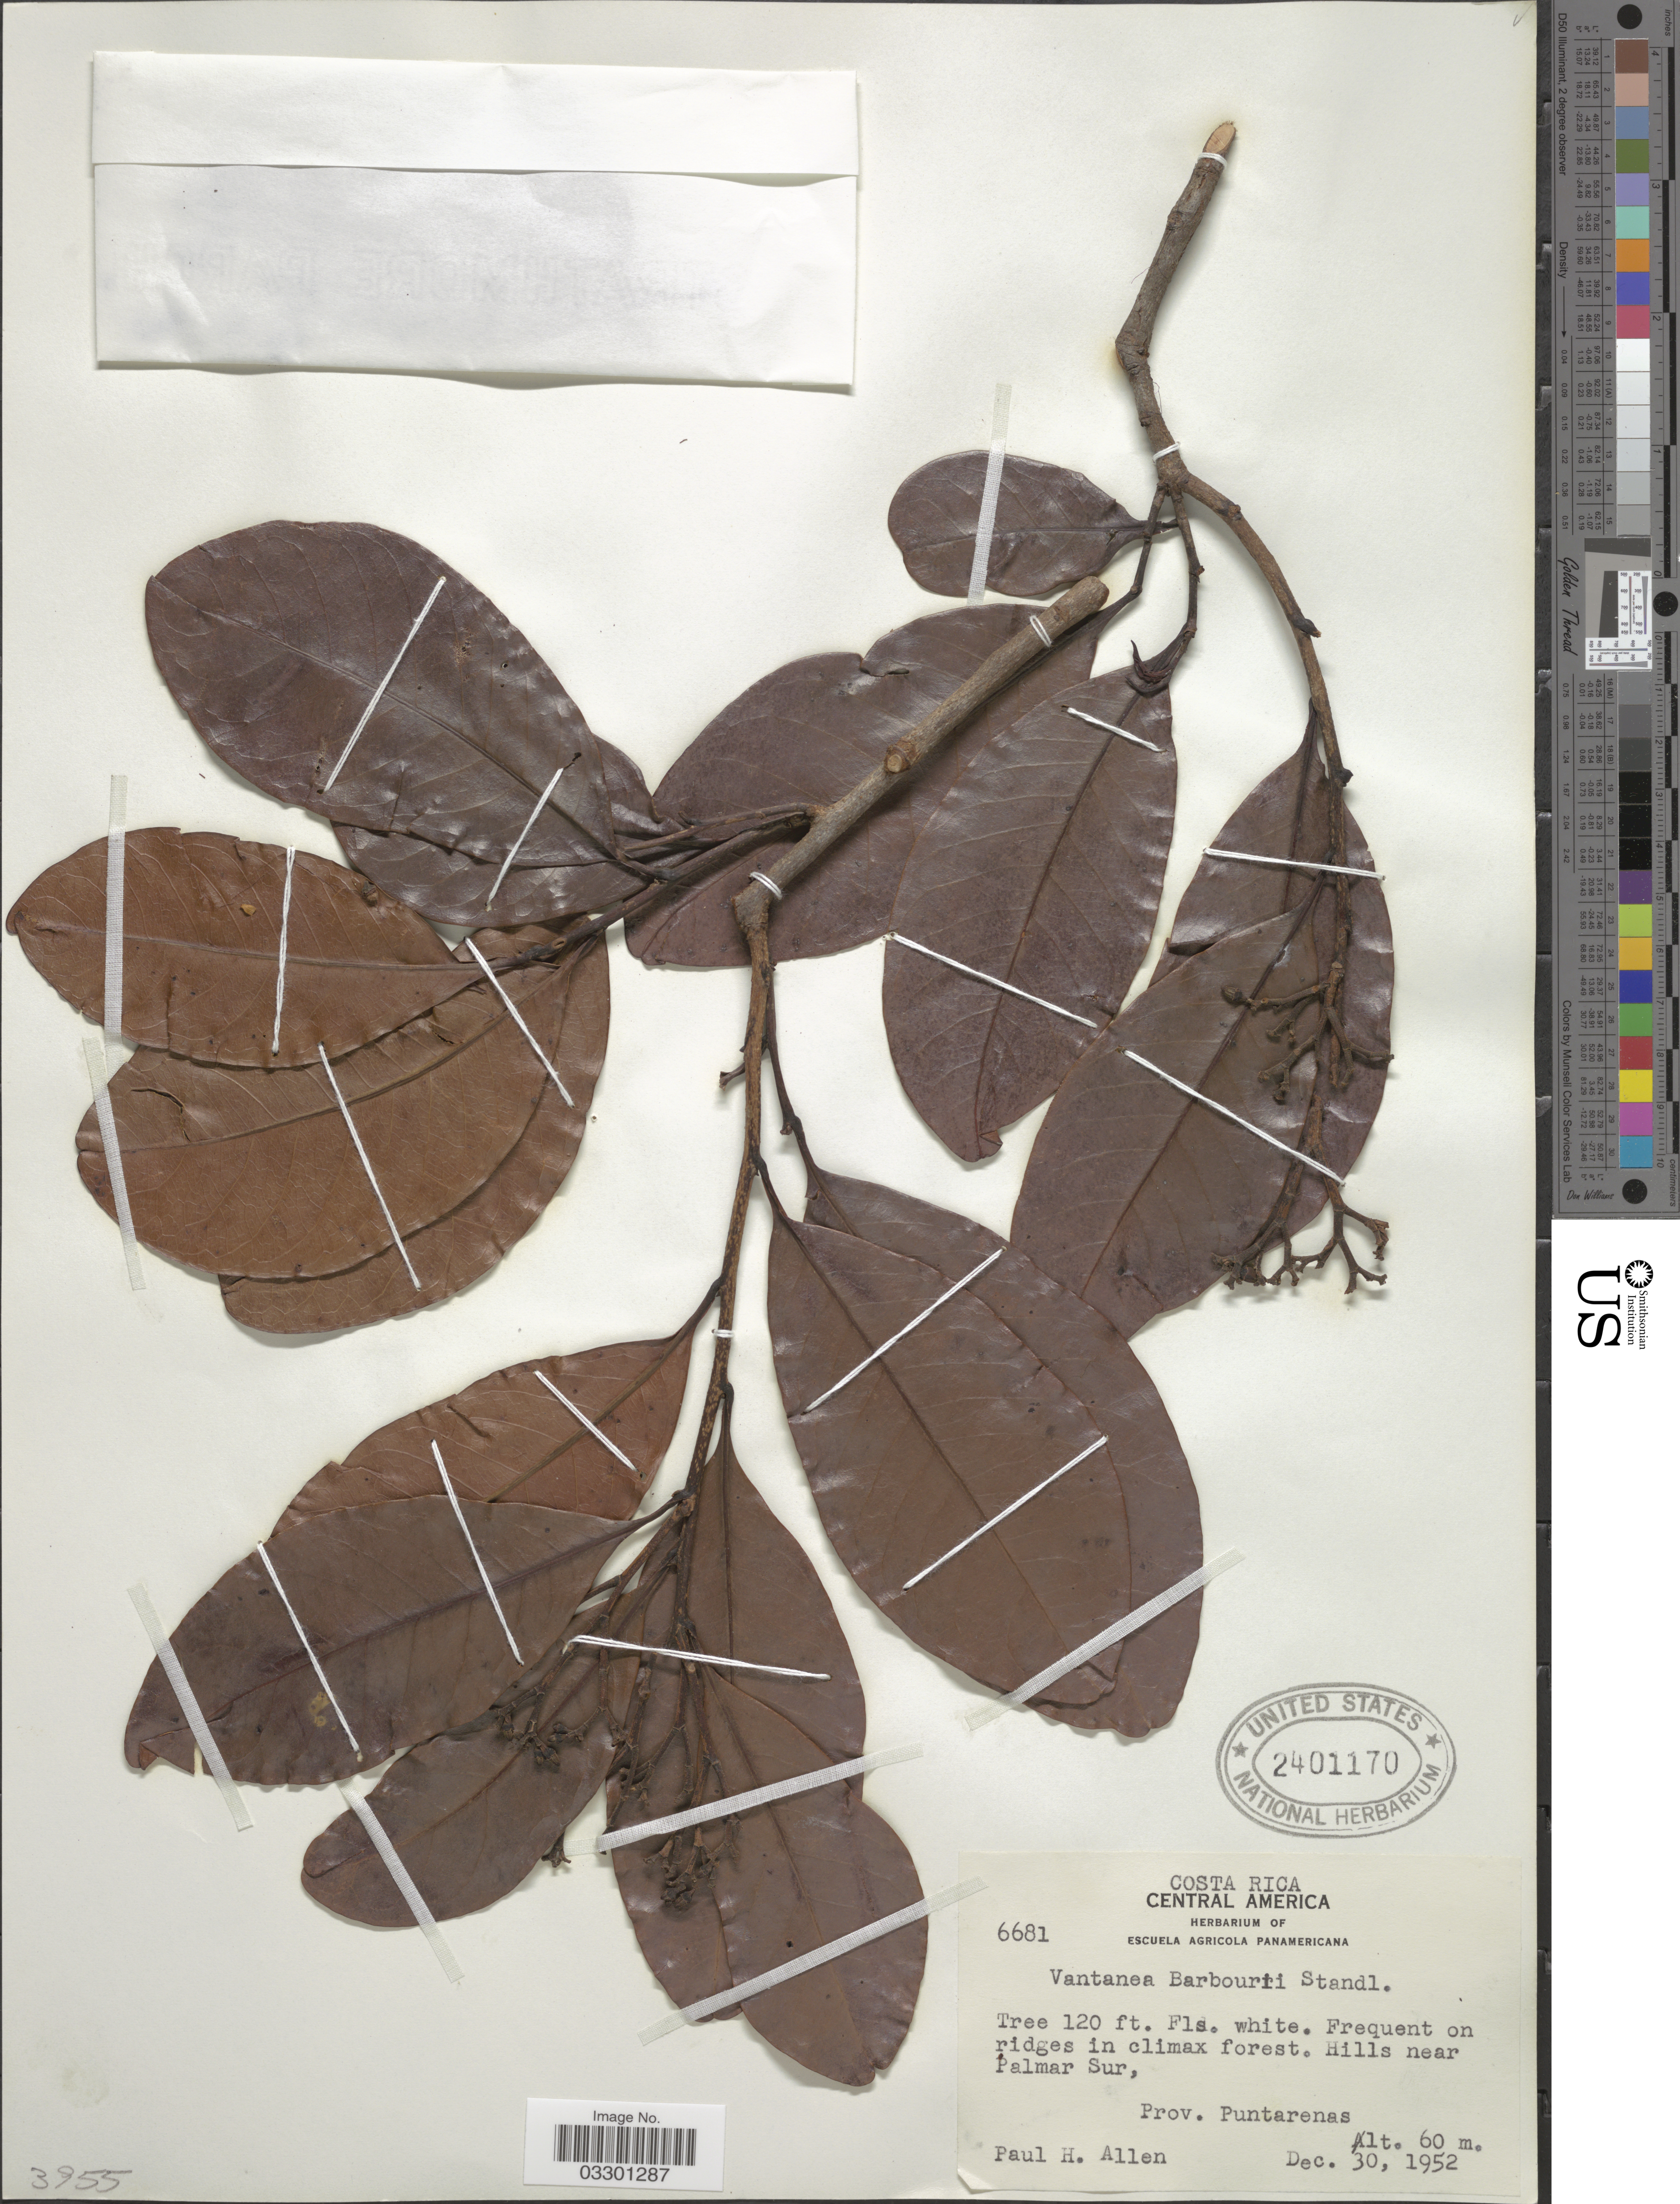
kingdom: Plantae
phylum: Tracheophyta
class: Magnoliopsida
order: Malpighiales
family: Humiriaceae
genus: Vantanea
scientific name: Vantanea barbourii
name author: Standl.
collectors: P. H. Allen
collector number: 6681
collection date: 1952-12-30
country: Costa Rica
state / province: Puntarenas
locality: Hills near Palmar Sur.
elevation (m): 60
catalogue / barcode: US 2401170